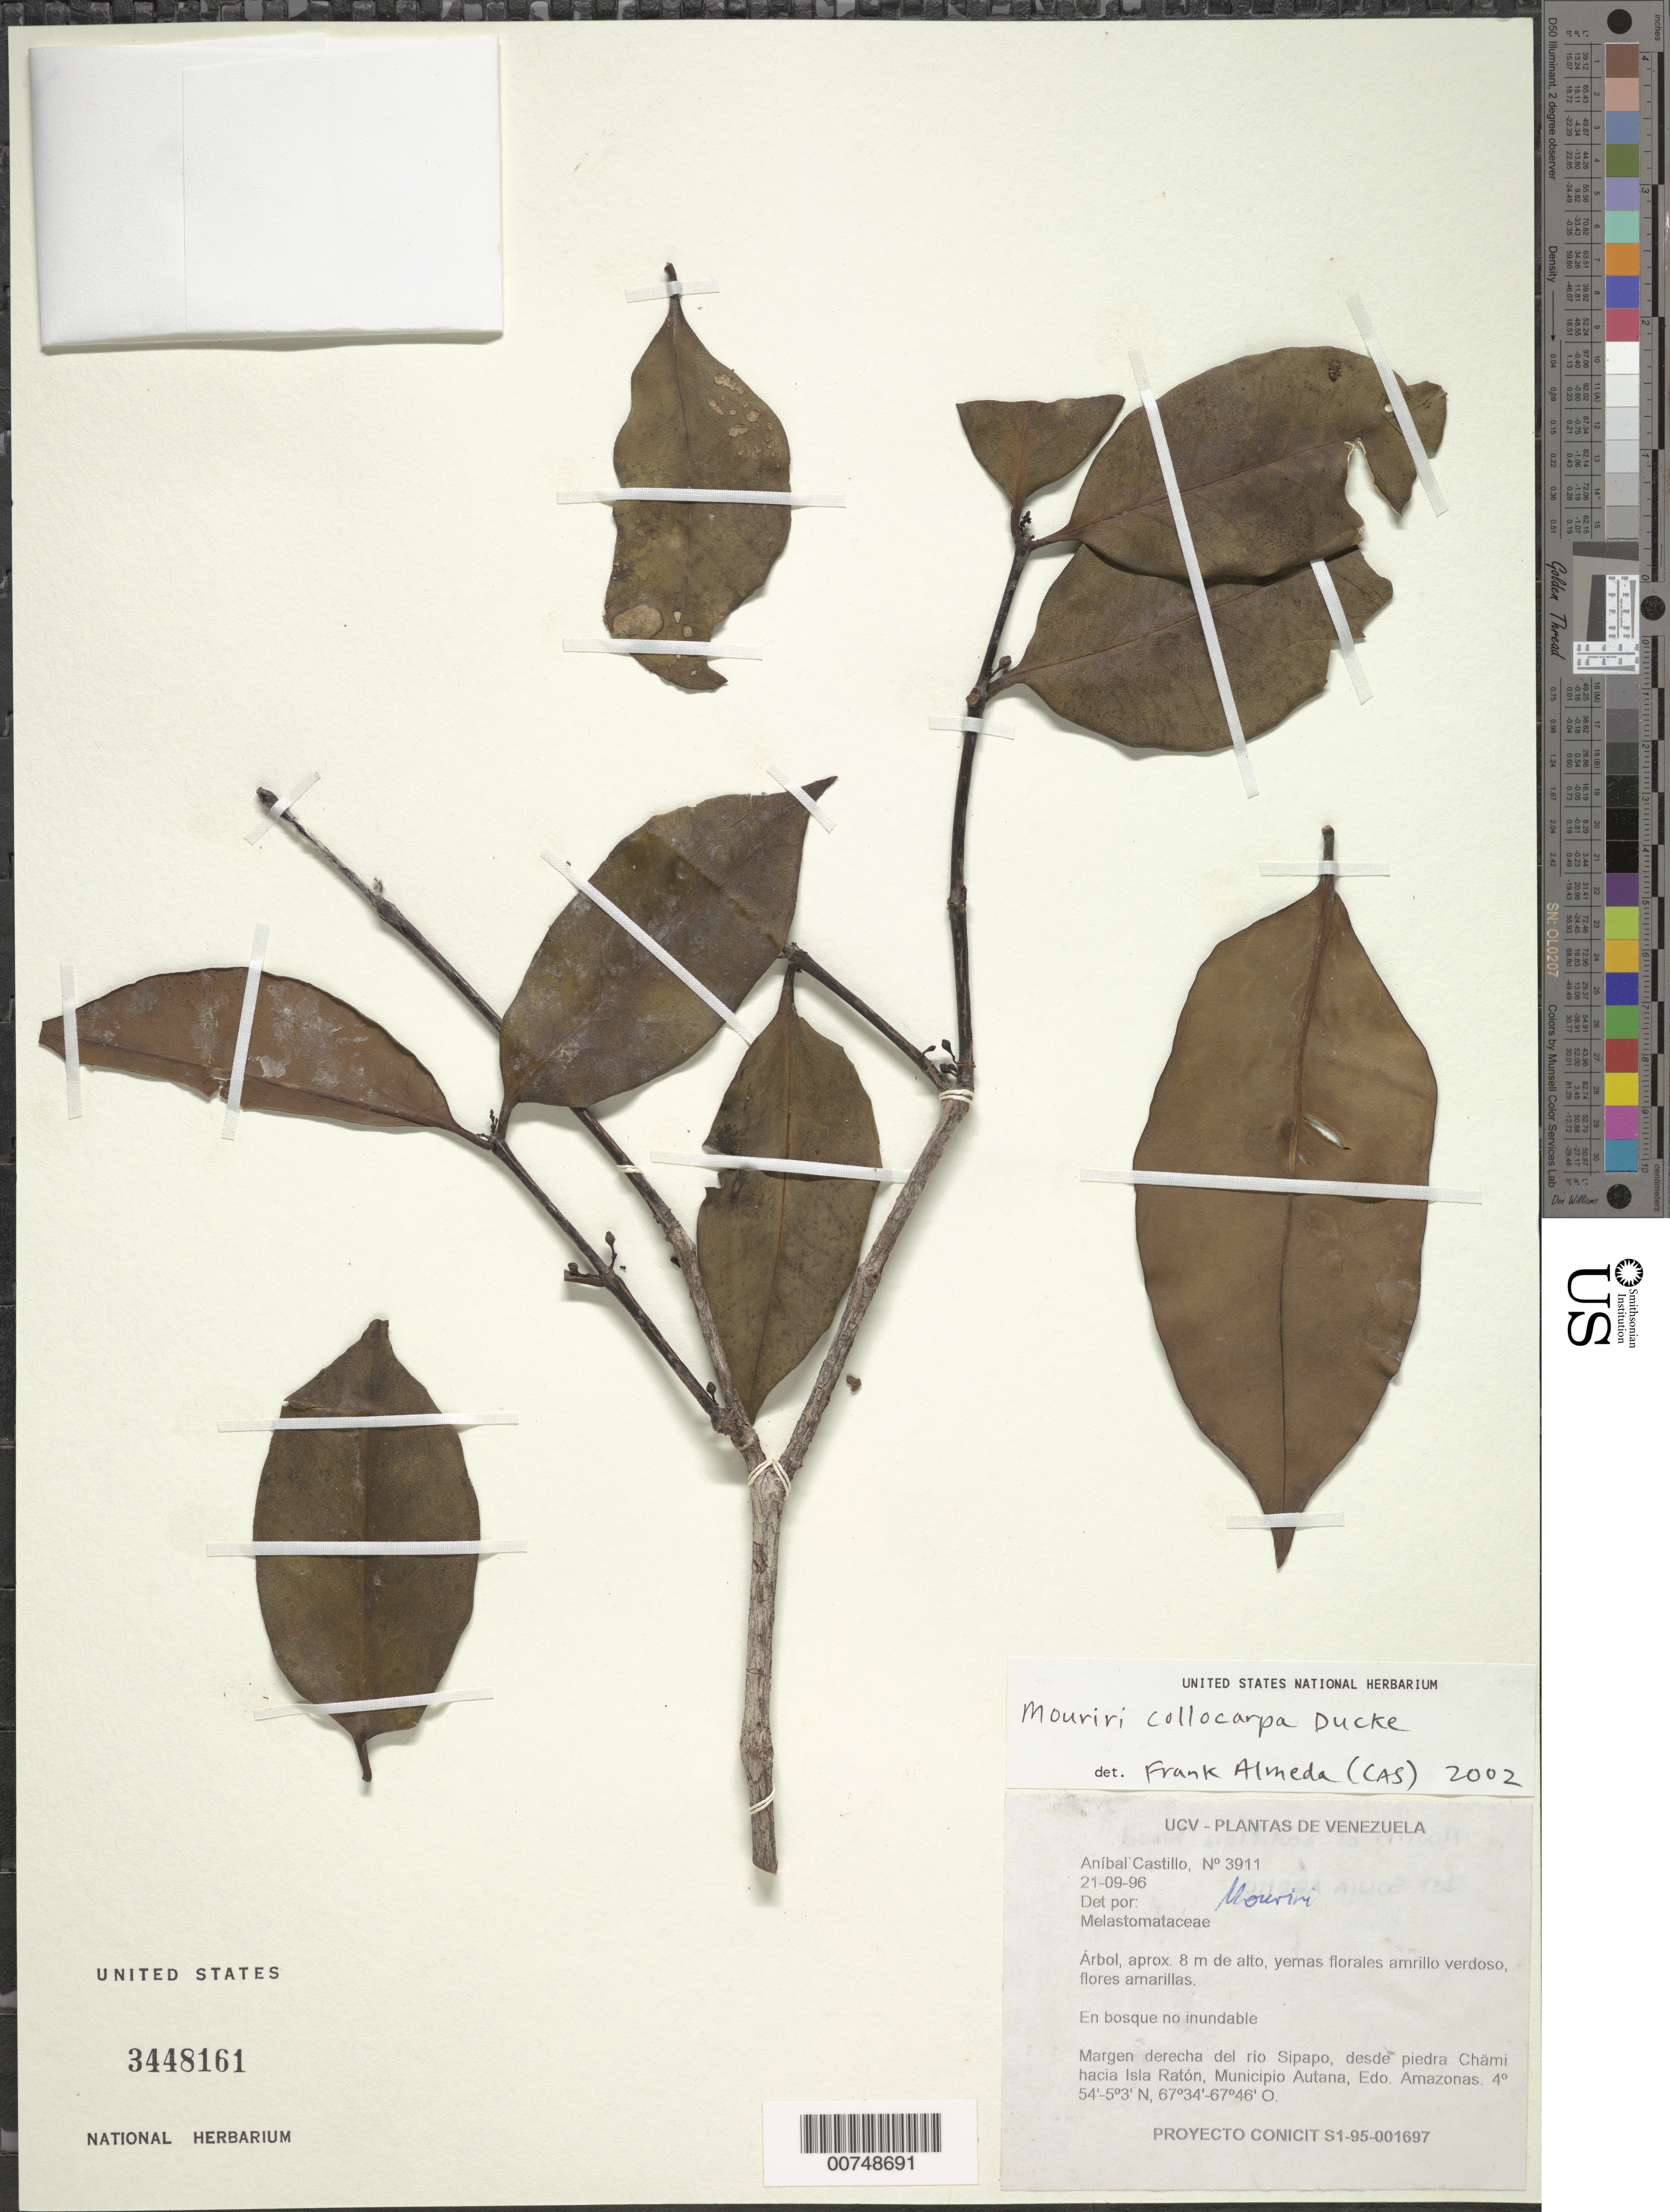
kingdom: Plantae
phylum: Tracheophyta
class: Magnoliopsida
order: Myrtales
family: Melastomataceae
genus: Mouriri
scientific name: Mouriri collocarpa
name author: Ducke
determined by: Almeda, F.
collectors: A. Castillo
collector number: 3911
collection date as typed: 21-Sep-96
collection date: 1996-09-21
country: Venezuela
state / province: Amazonas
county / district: Autana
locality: Mun. Autana, Río Sipapo, desde piedra Chami hacia Isla Raton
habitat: Bosque no inundable; margen derecha del rio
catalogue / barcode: US 3448161